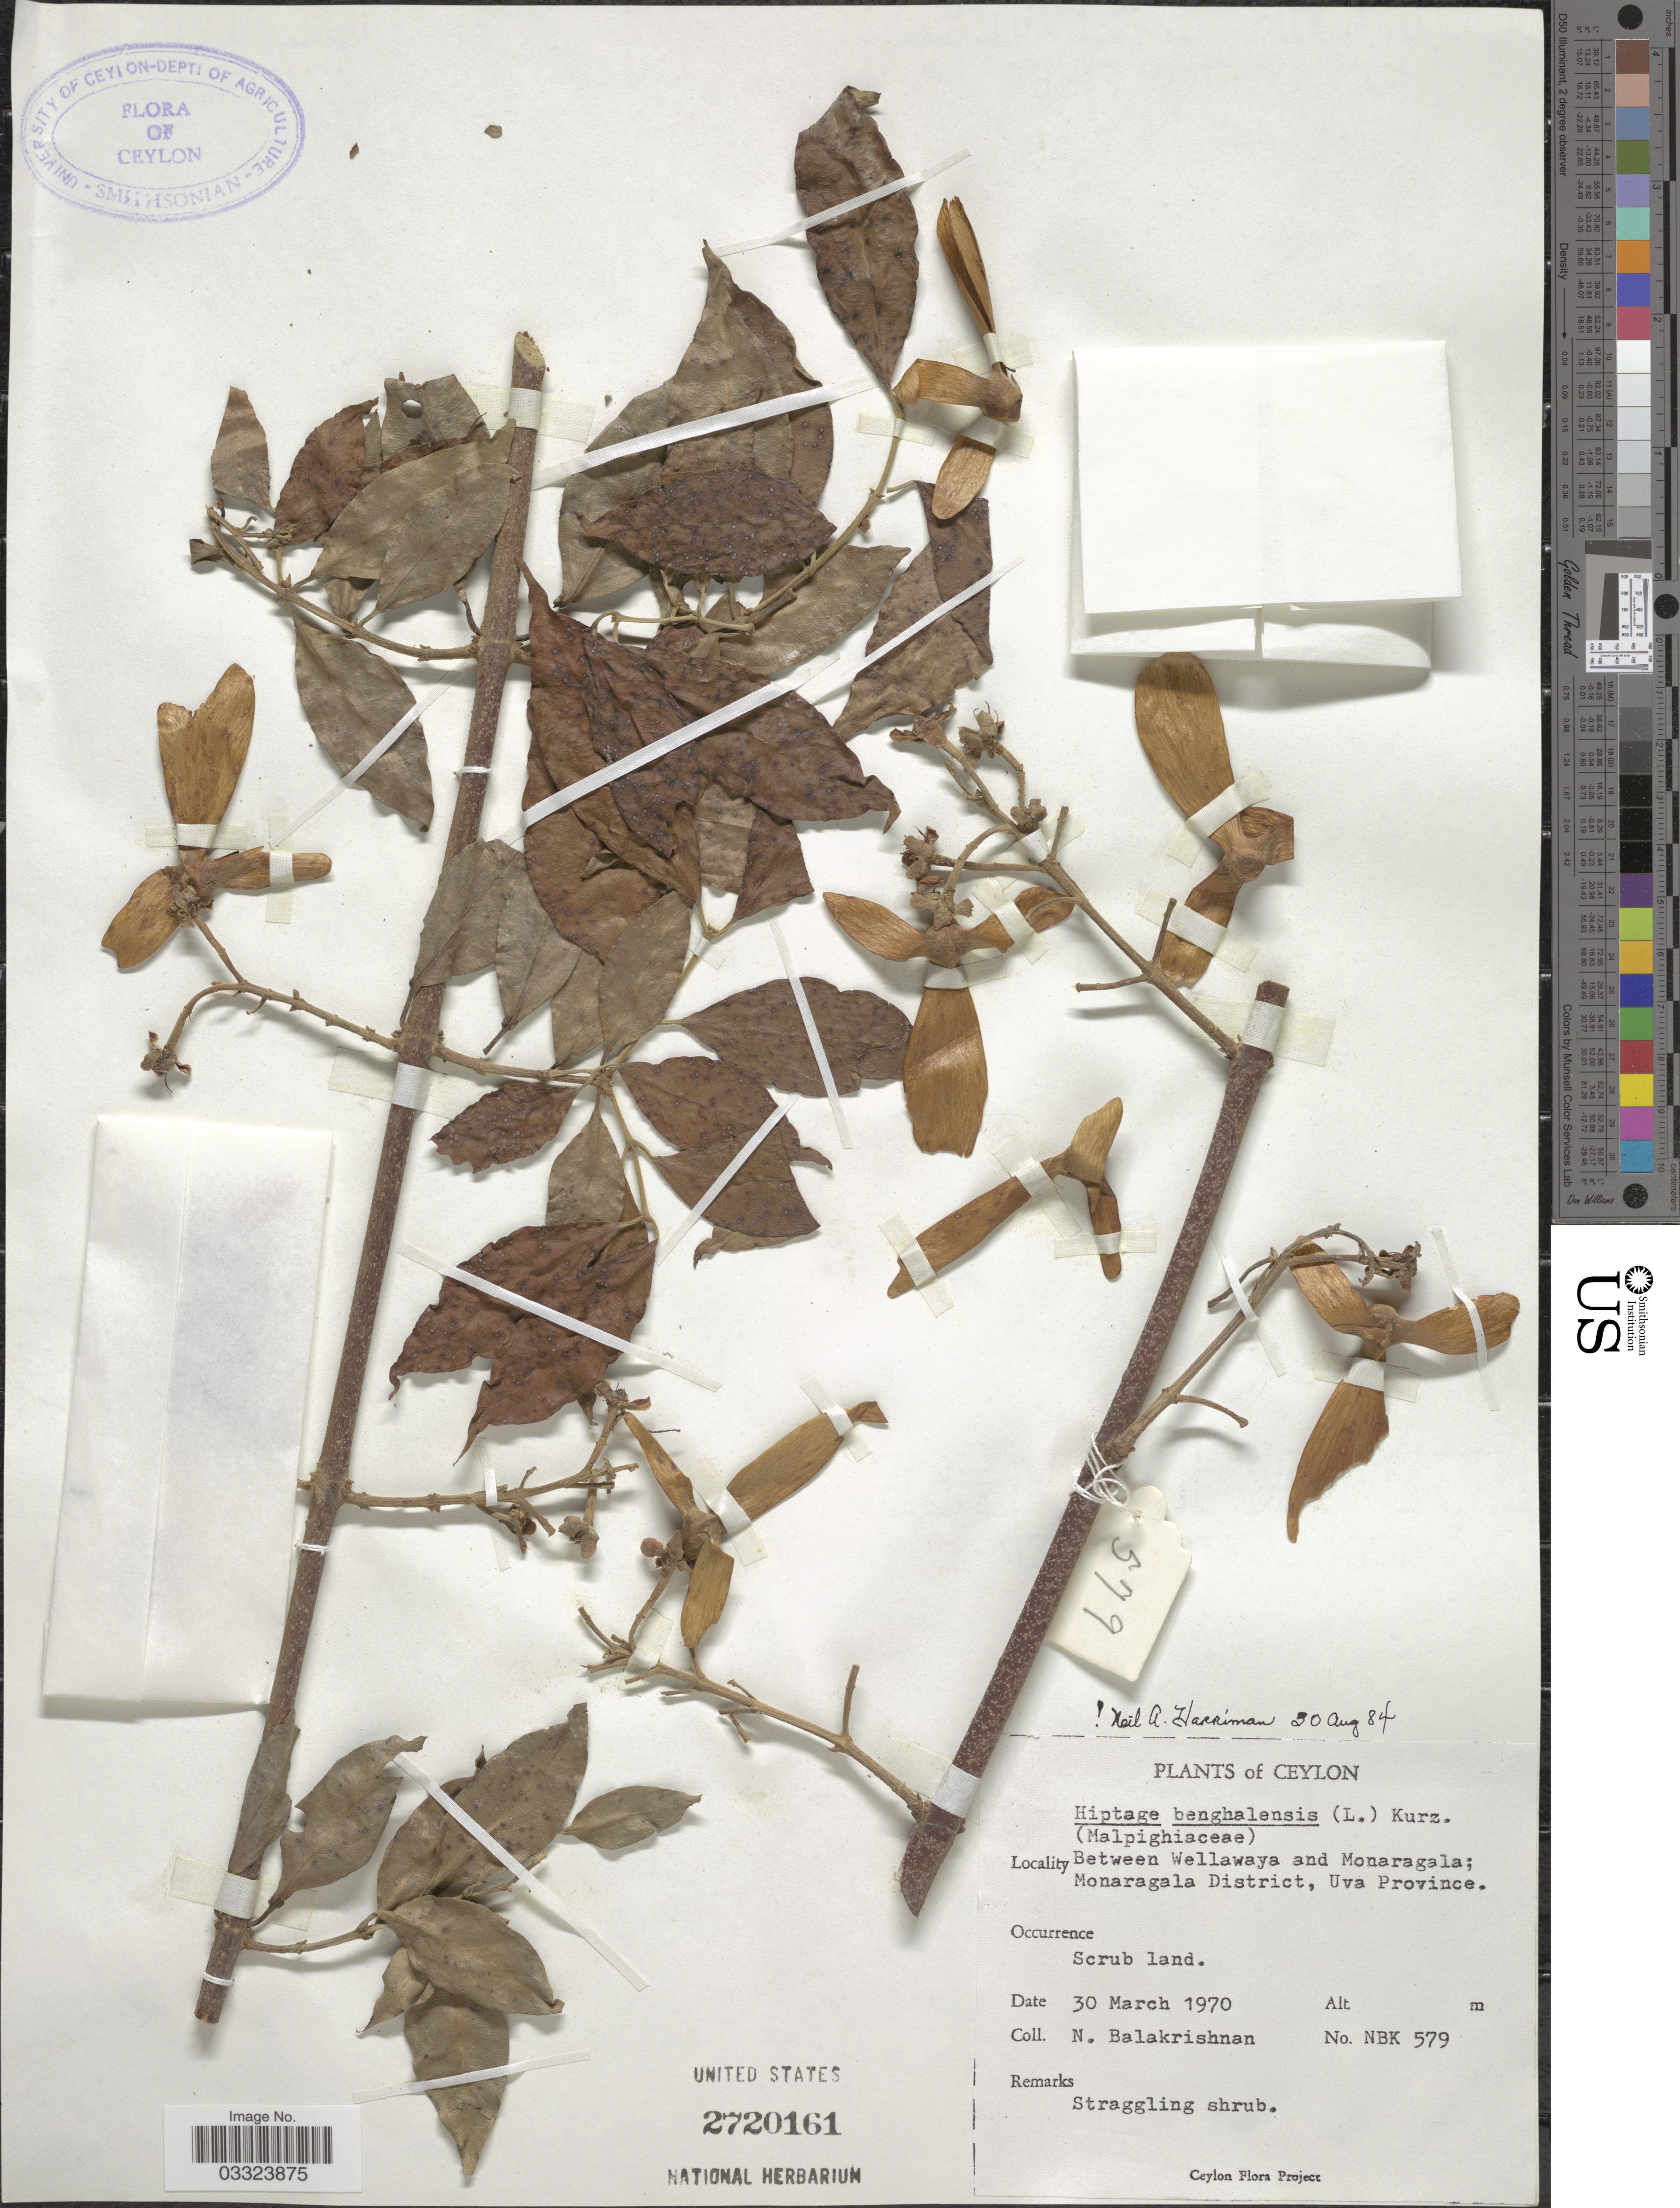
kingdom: Plantae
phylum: Tracheophyta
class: Magnoliopsida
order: Malpighiales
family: Malpighiaceae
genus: Hiptage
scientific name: Hiptage benghalensis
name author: (L.) Kurz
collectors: N. Balakrishnan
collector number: NBK 579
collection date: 1970-03-30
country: Sri Lanka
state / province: Uva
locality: Ceylon. Between Wellawaya and Monaragala; Monaragala District.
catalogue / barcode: US 2720161